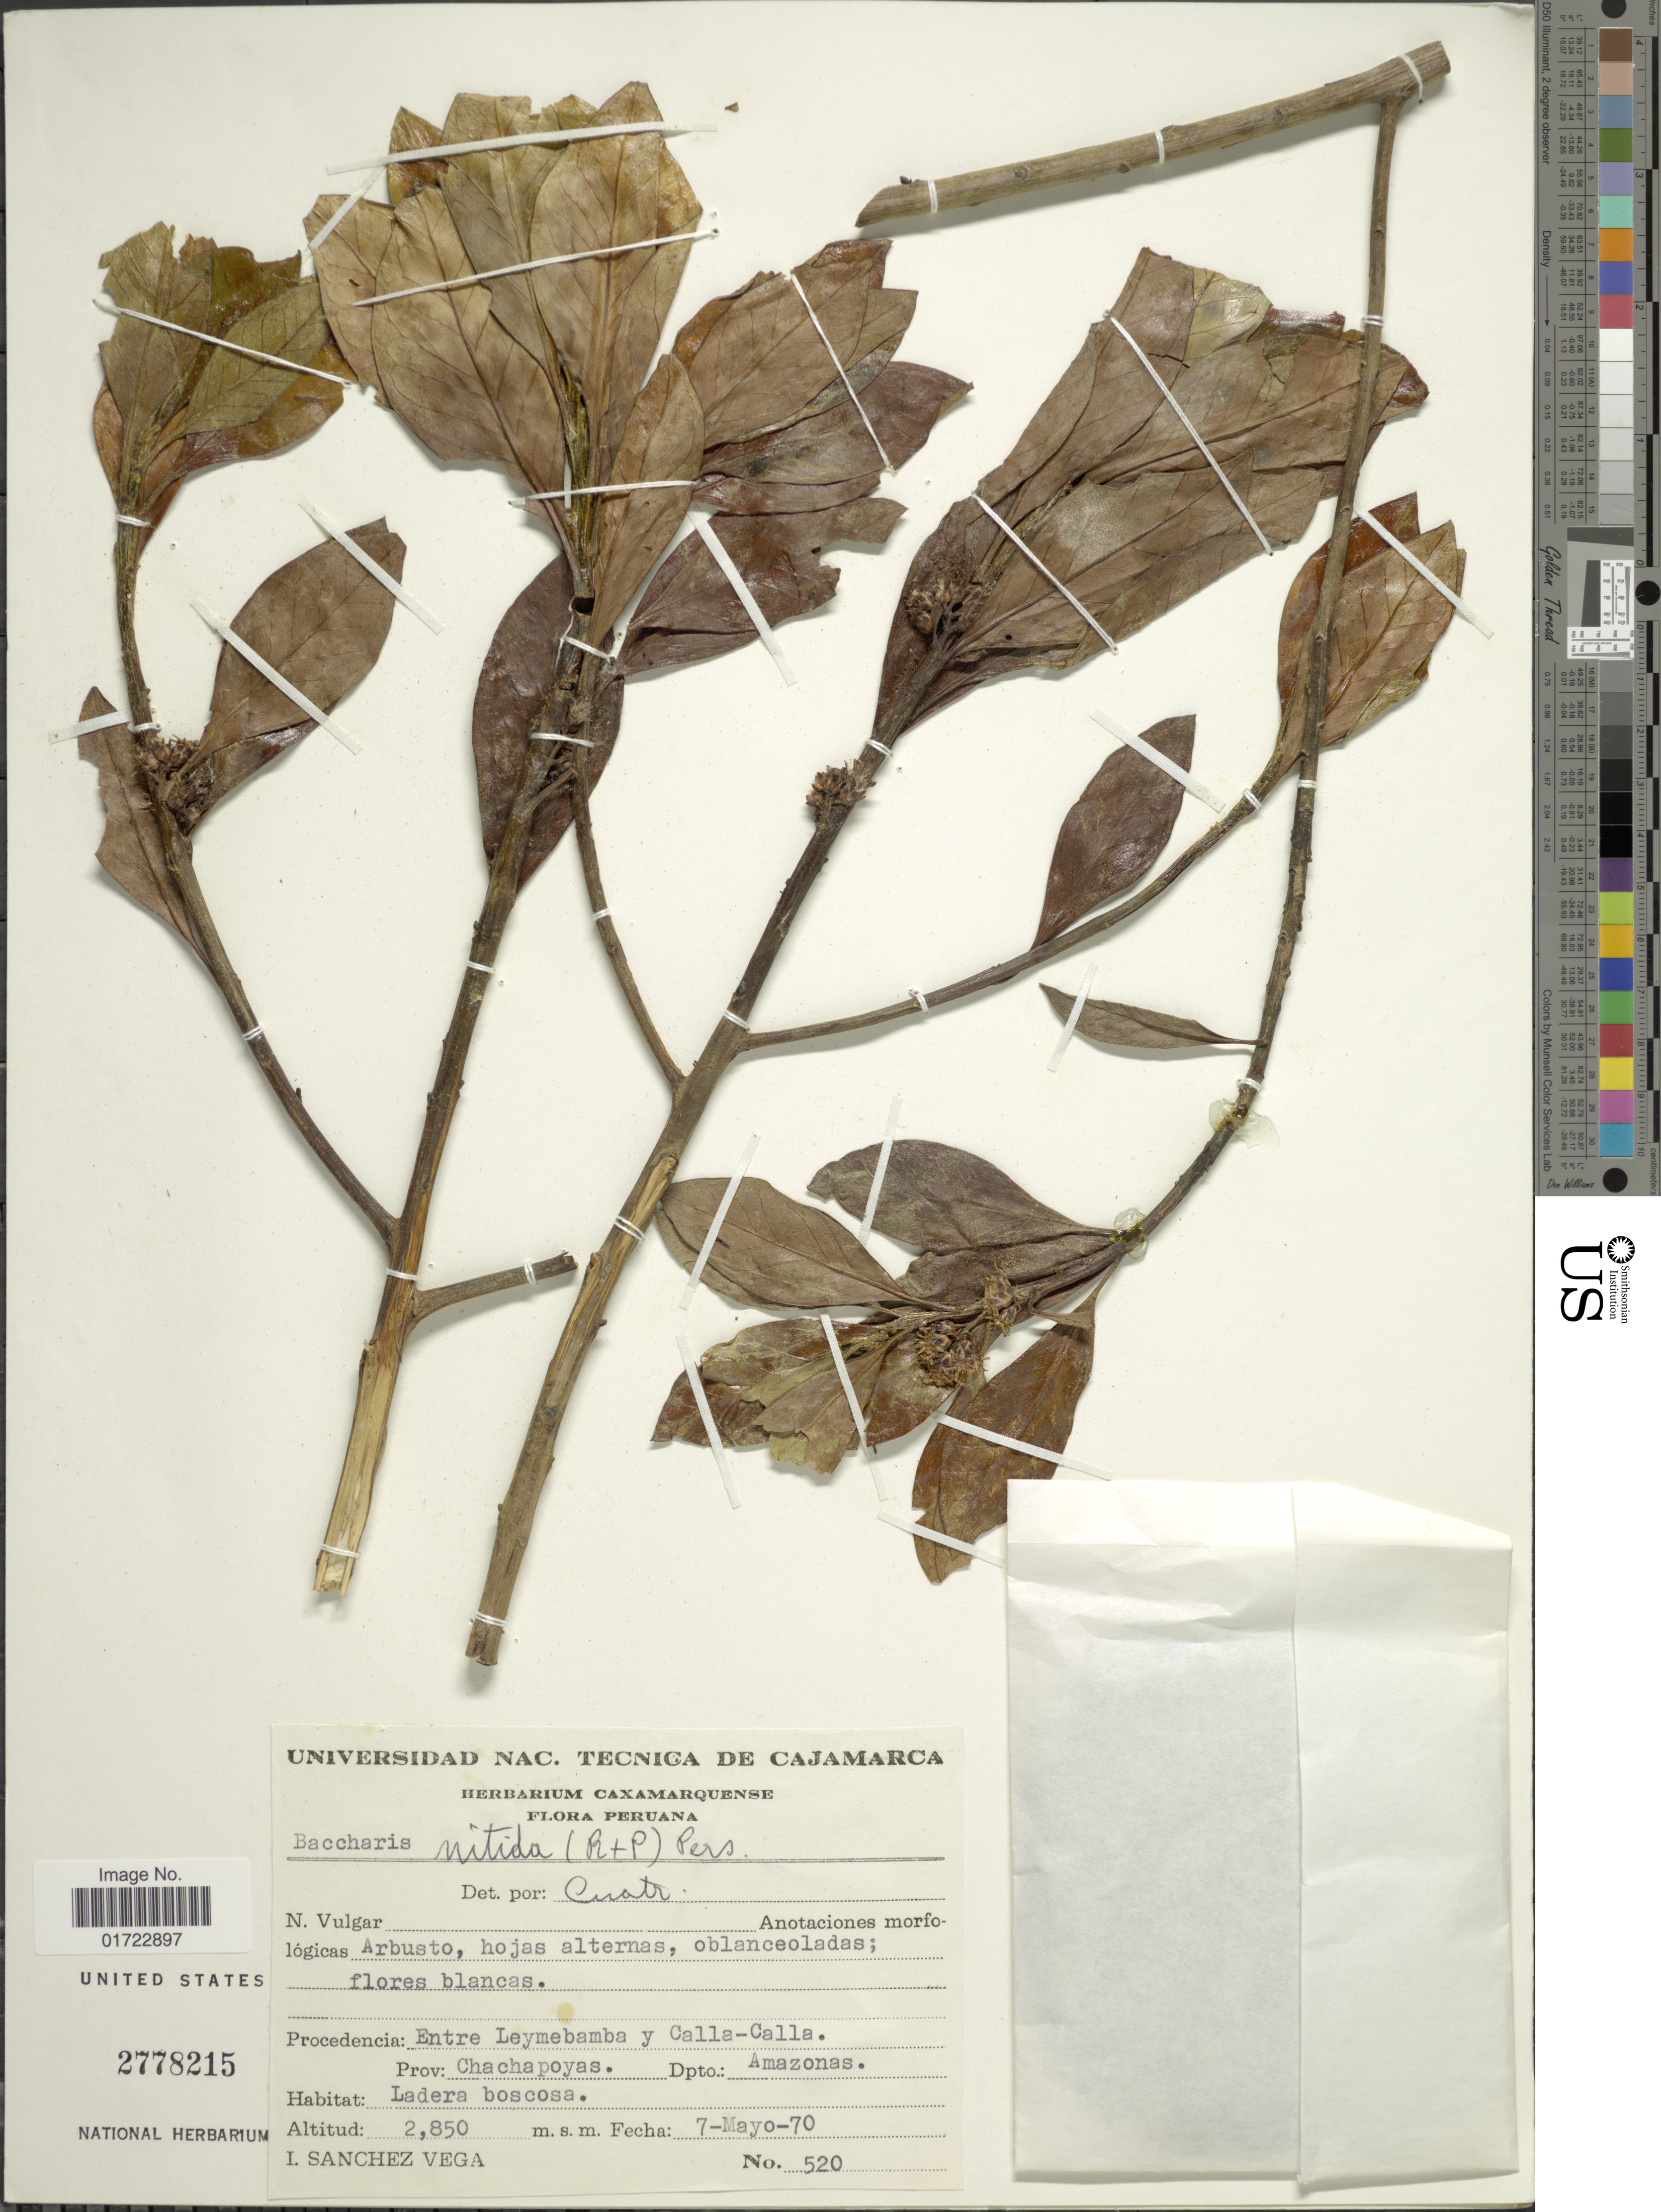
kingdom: Plantae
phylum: Tracheophyta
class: Magnoliopsida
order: Asterales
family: Asteraceae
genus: Baccharis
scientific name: Baccharis nitida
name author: (Ruiz & Pav.) Pers.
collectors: I. Sánchez Vega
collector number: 520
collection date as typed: Transcribed d/m/y: 7/5/70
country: Peru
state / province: Amazonas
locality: Entre Leymebamba y Calla-Calla. Prov: Chachapoyas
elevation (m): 2850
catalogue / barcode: US 2778215